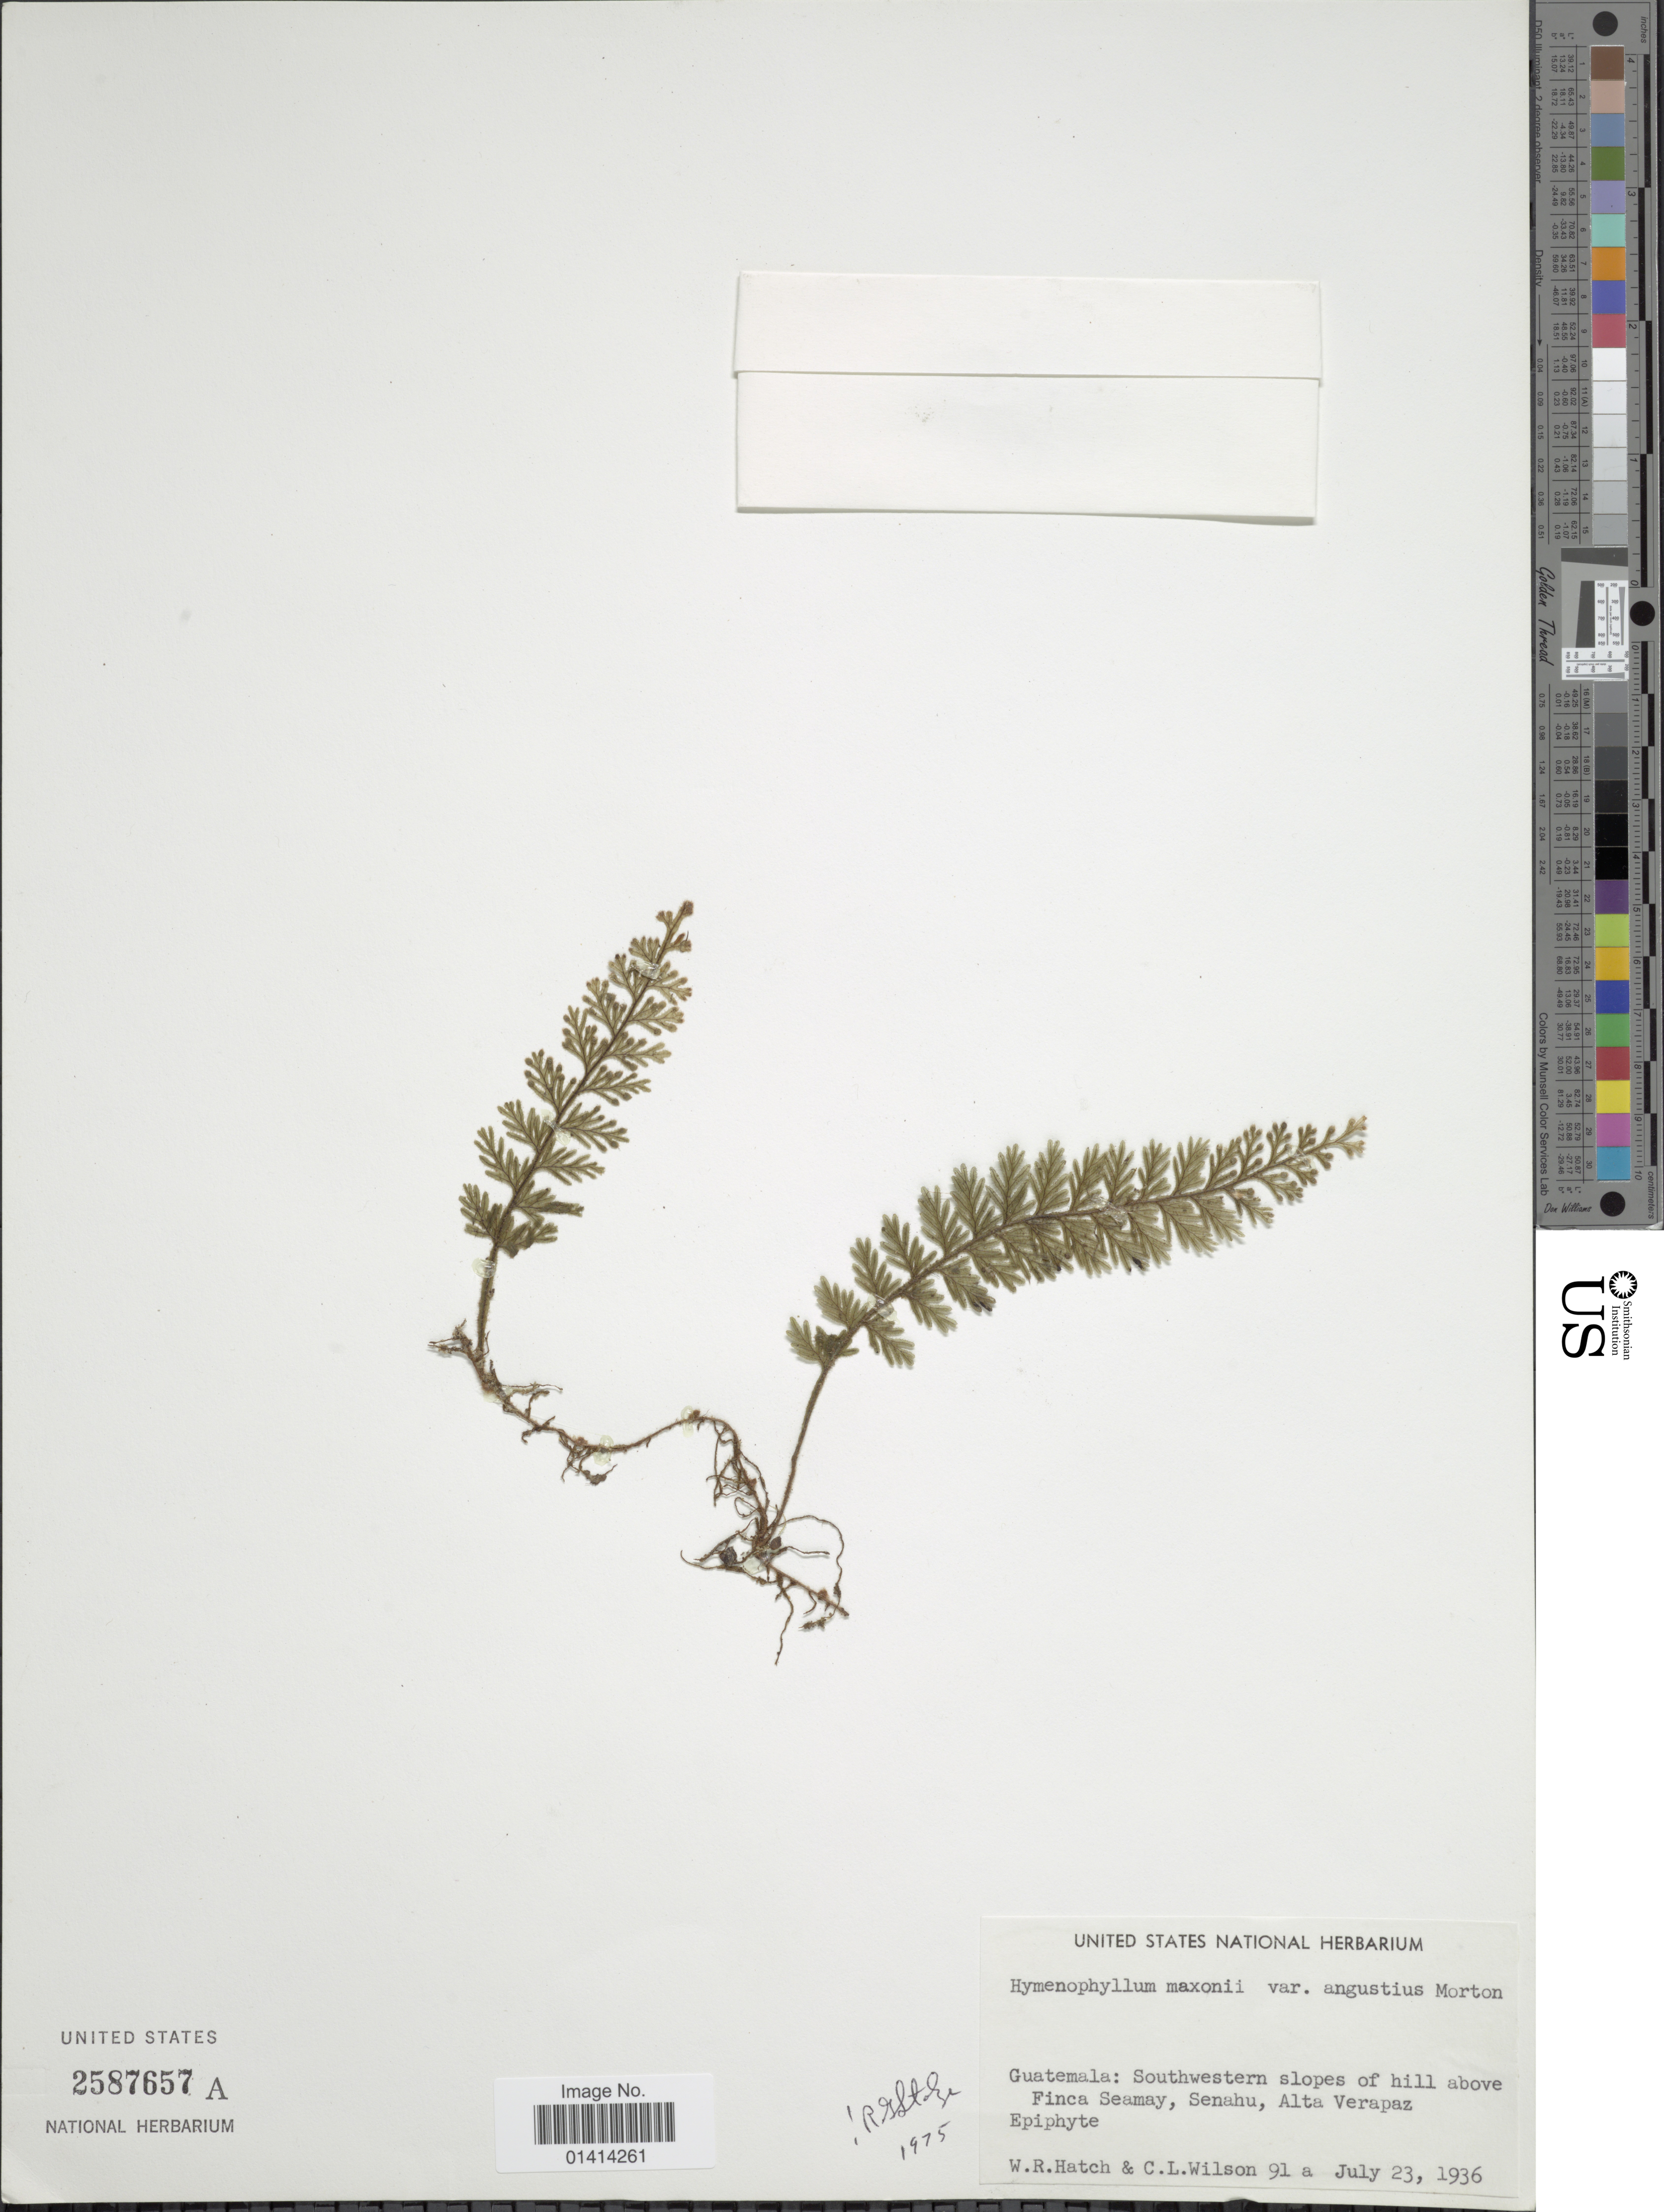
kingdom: Plantae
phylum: Tracheophyta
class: Polypodiopsida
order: Hymenophyllales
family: Hymenophyllaceae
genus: Hymenophyllum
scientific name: Hymenophyllum maxonii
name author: Christ ex C.V. Morton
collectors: W. Hatch & C. L. Wilson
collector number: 91a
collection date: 1936-07-23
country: Guatemala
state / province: Alta Verapaz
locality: Southwestern slopes hill above Finca Seamay, Senahu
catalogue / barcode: US 2587657A